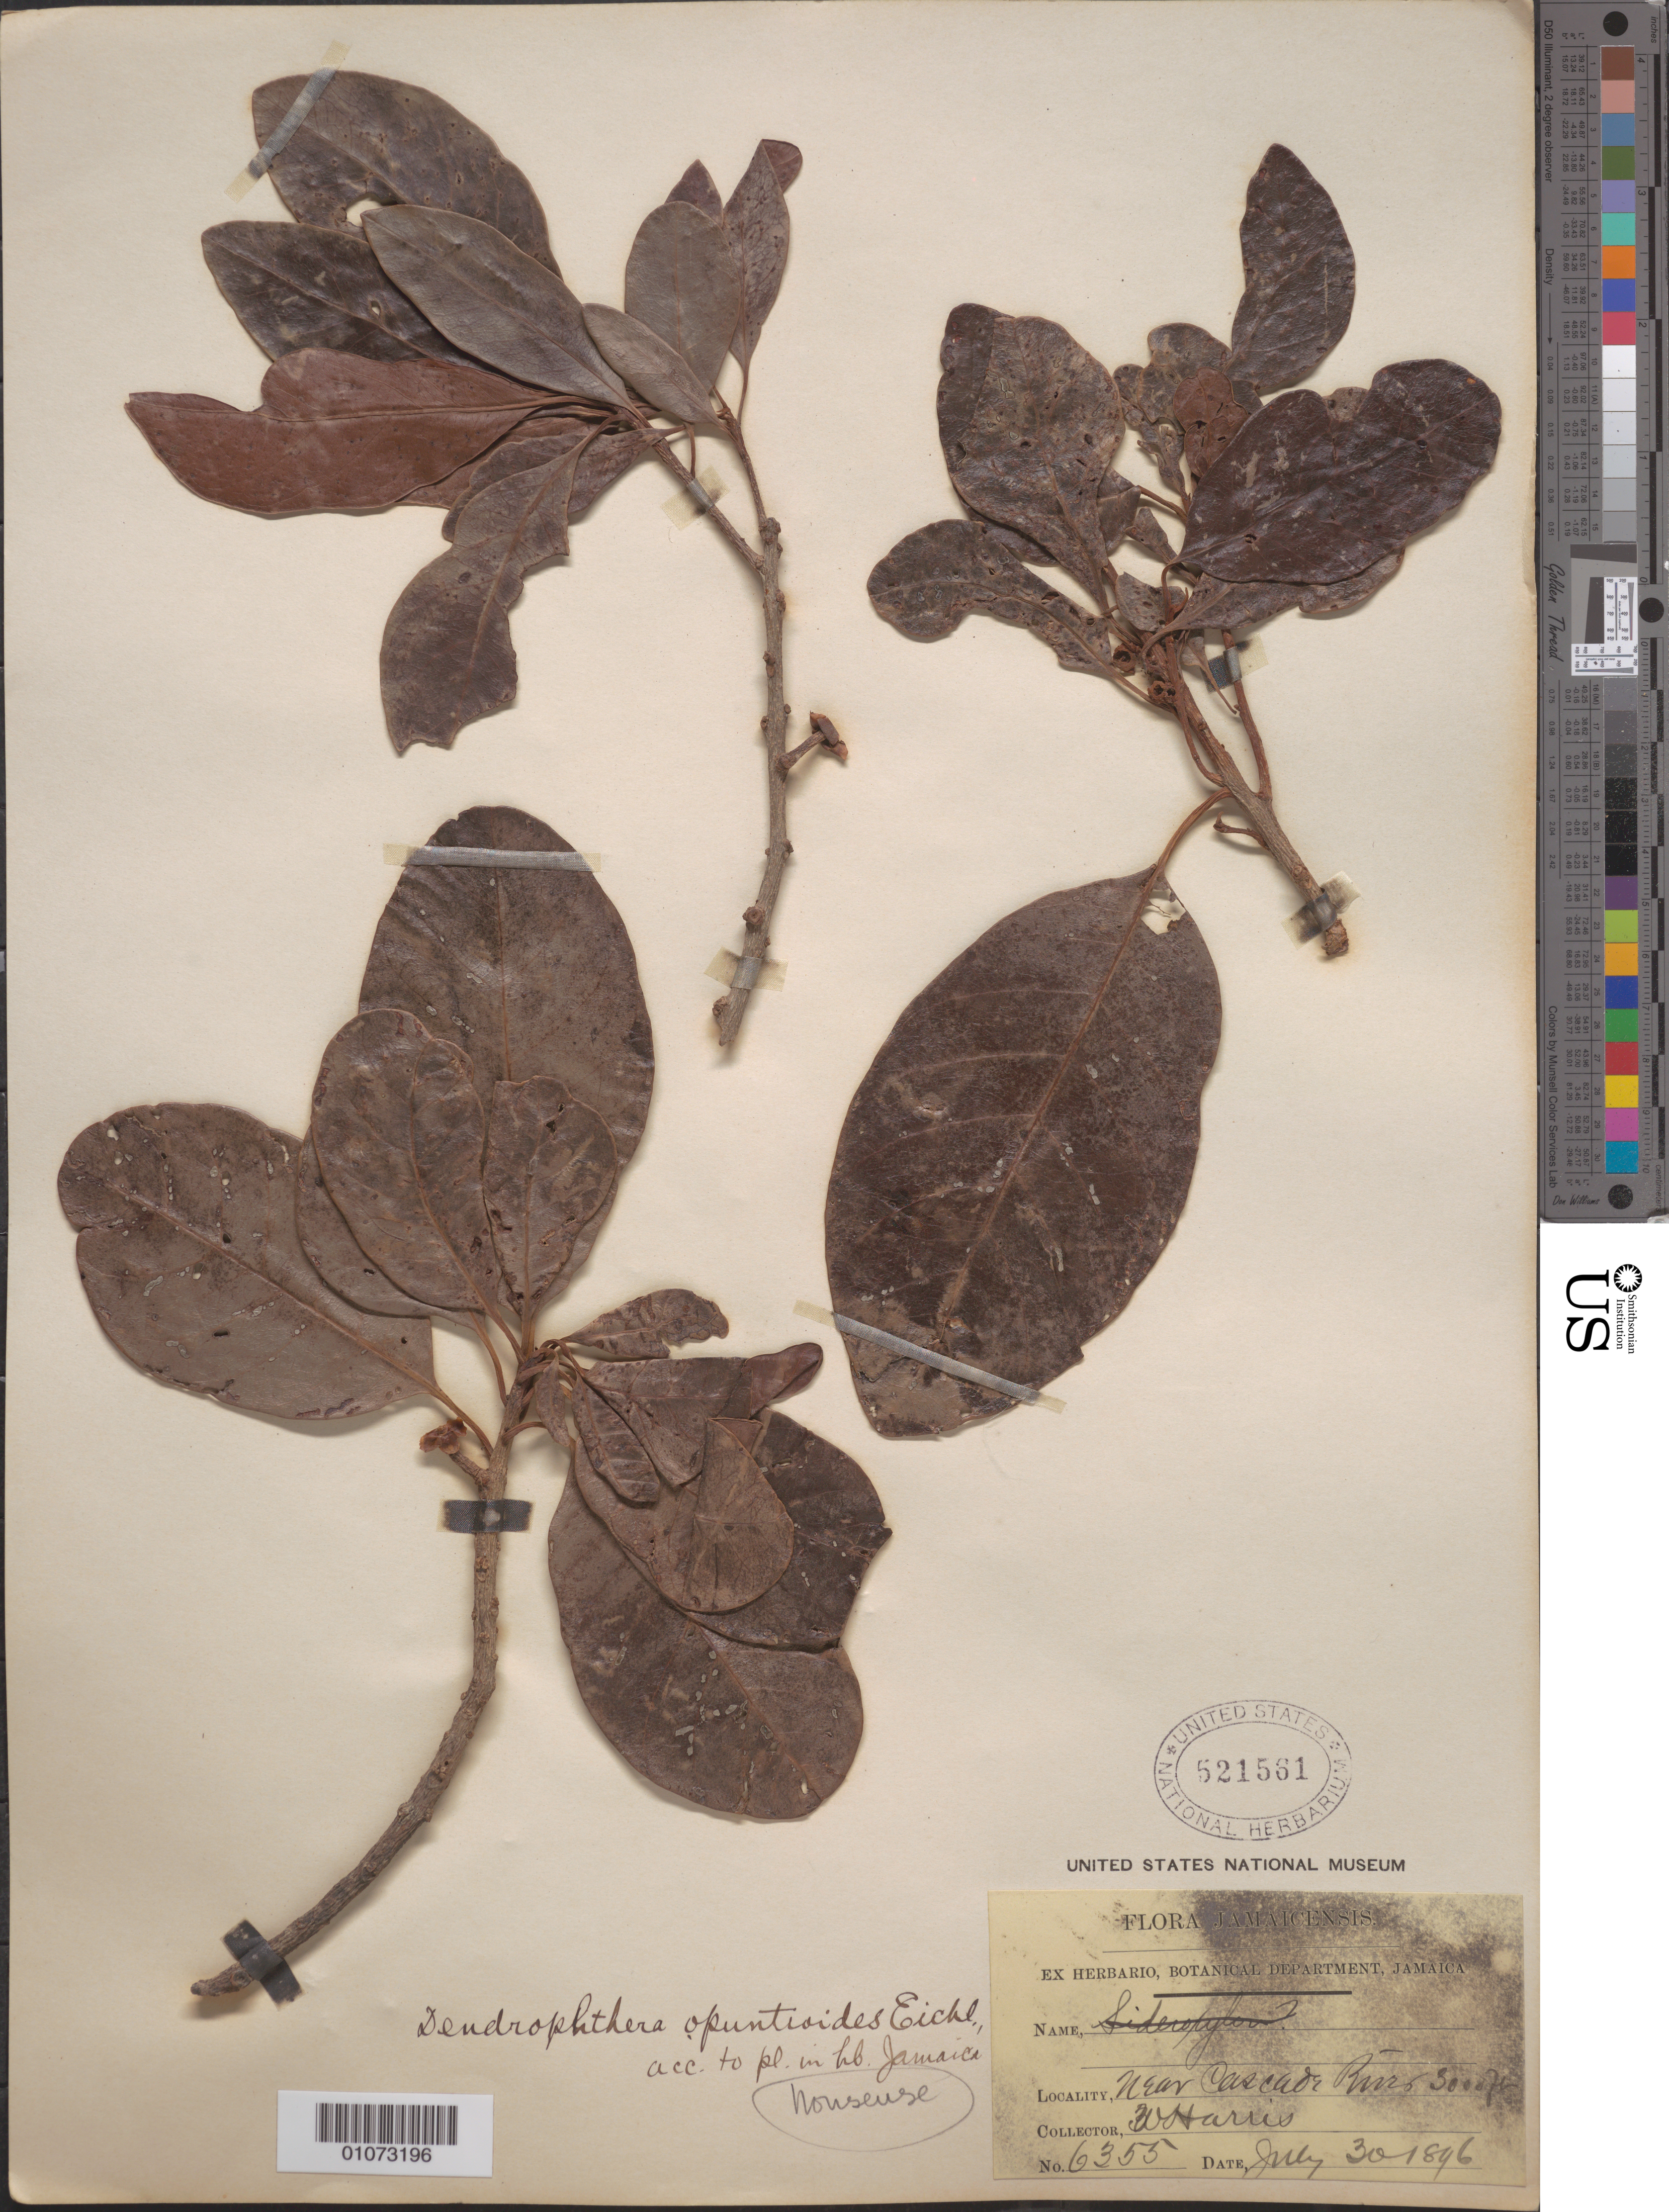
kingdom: Plantae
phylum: Tracheophyta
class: Magnoliopsida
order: Santalales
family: Viscaceae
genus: Dendrophthora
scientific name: Dendrophthora opuntioides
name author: (L.) Eichler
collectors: W. Harris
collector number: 6355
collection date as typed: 20 Jul 1896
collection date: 1896-07-20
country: Jamaica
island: Jamaica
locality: Near Cascade Rivers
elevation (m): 914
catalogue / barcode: US 521561